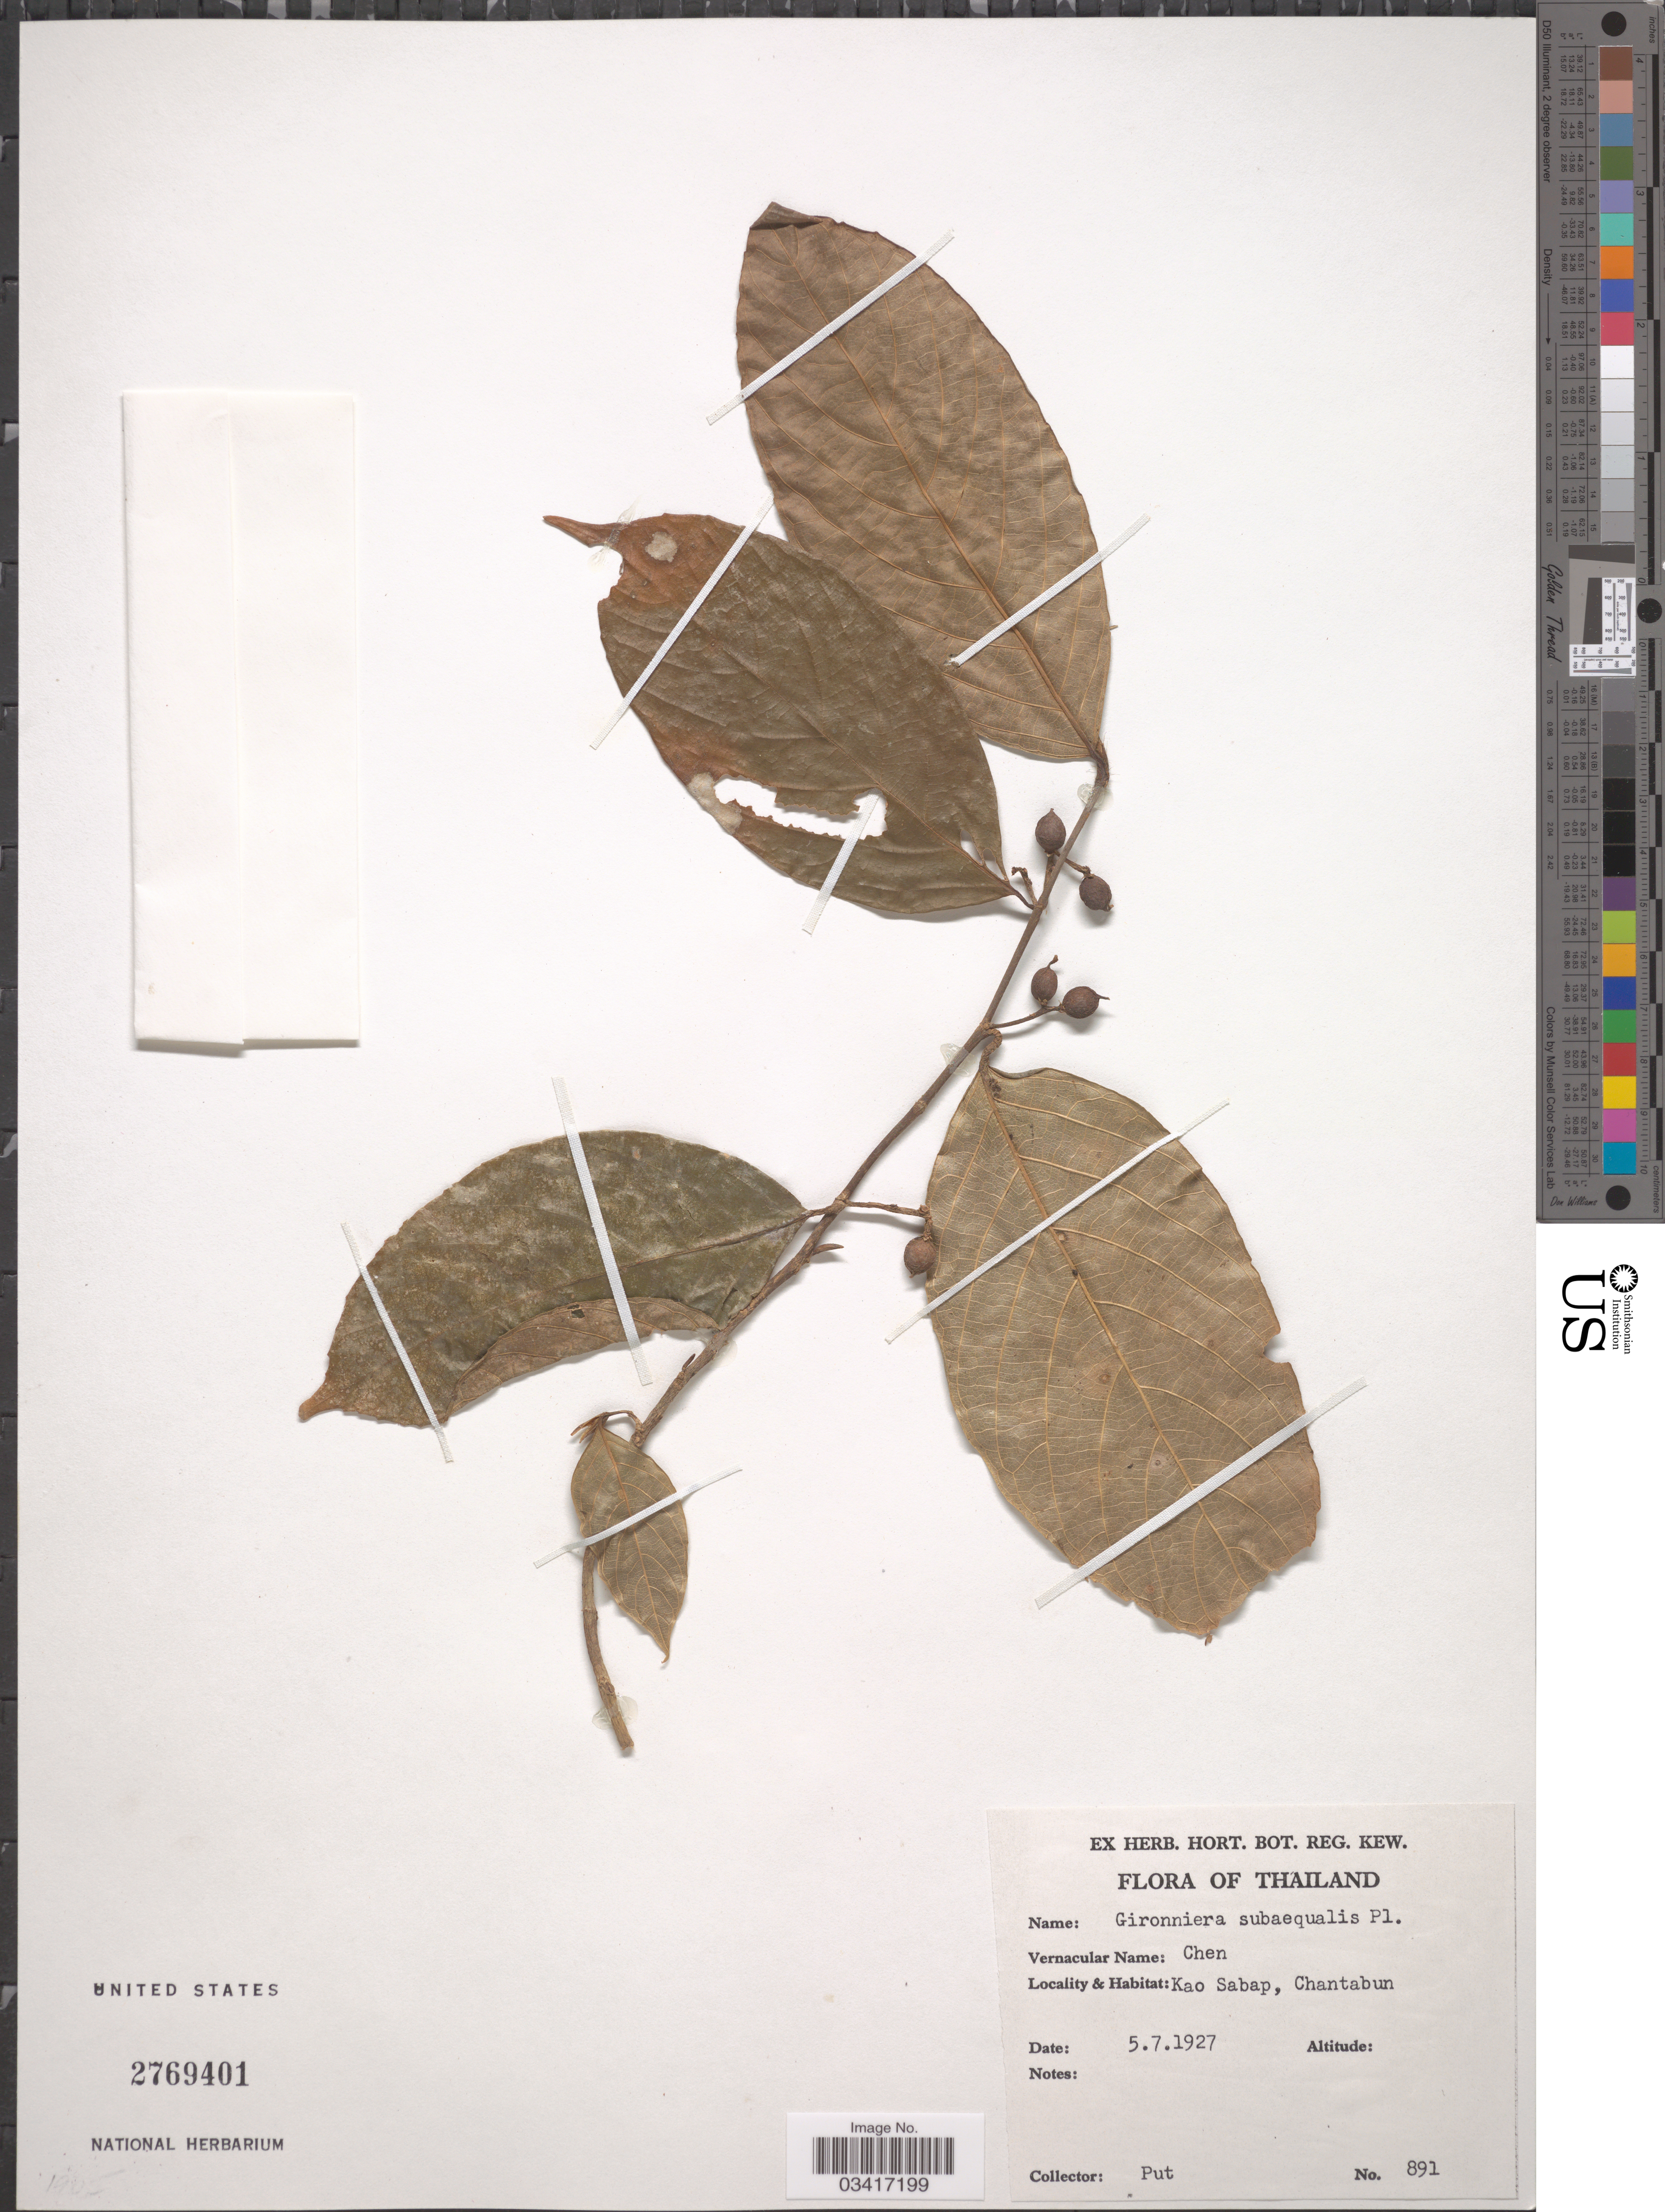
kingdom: Plantae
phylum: Tracheophyta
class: Magnoliopsida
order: Rosales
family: Cannabaceae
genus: Gironniera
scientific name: Gironniera subaequalis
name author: Planch.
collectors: -. Put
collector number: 891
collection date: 1927-07-05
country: Thailand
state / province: Chanthaburi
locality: Kao Sabap, Chantabun.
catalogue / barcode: US 2769401